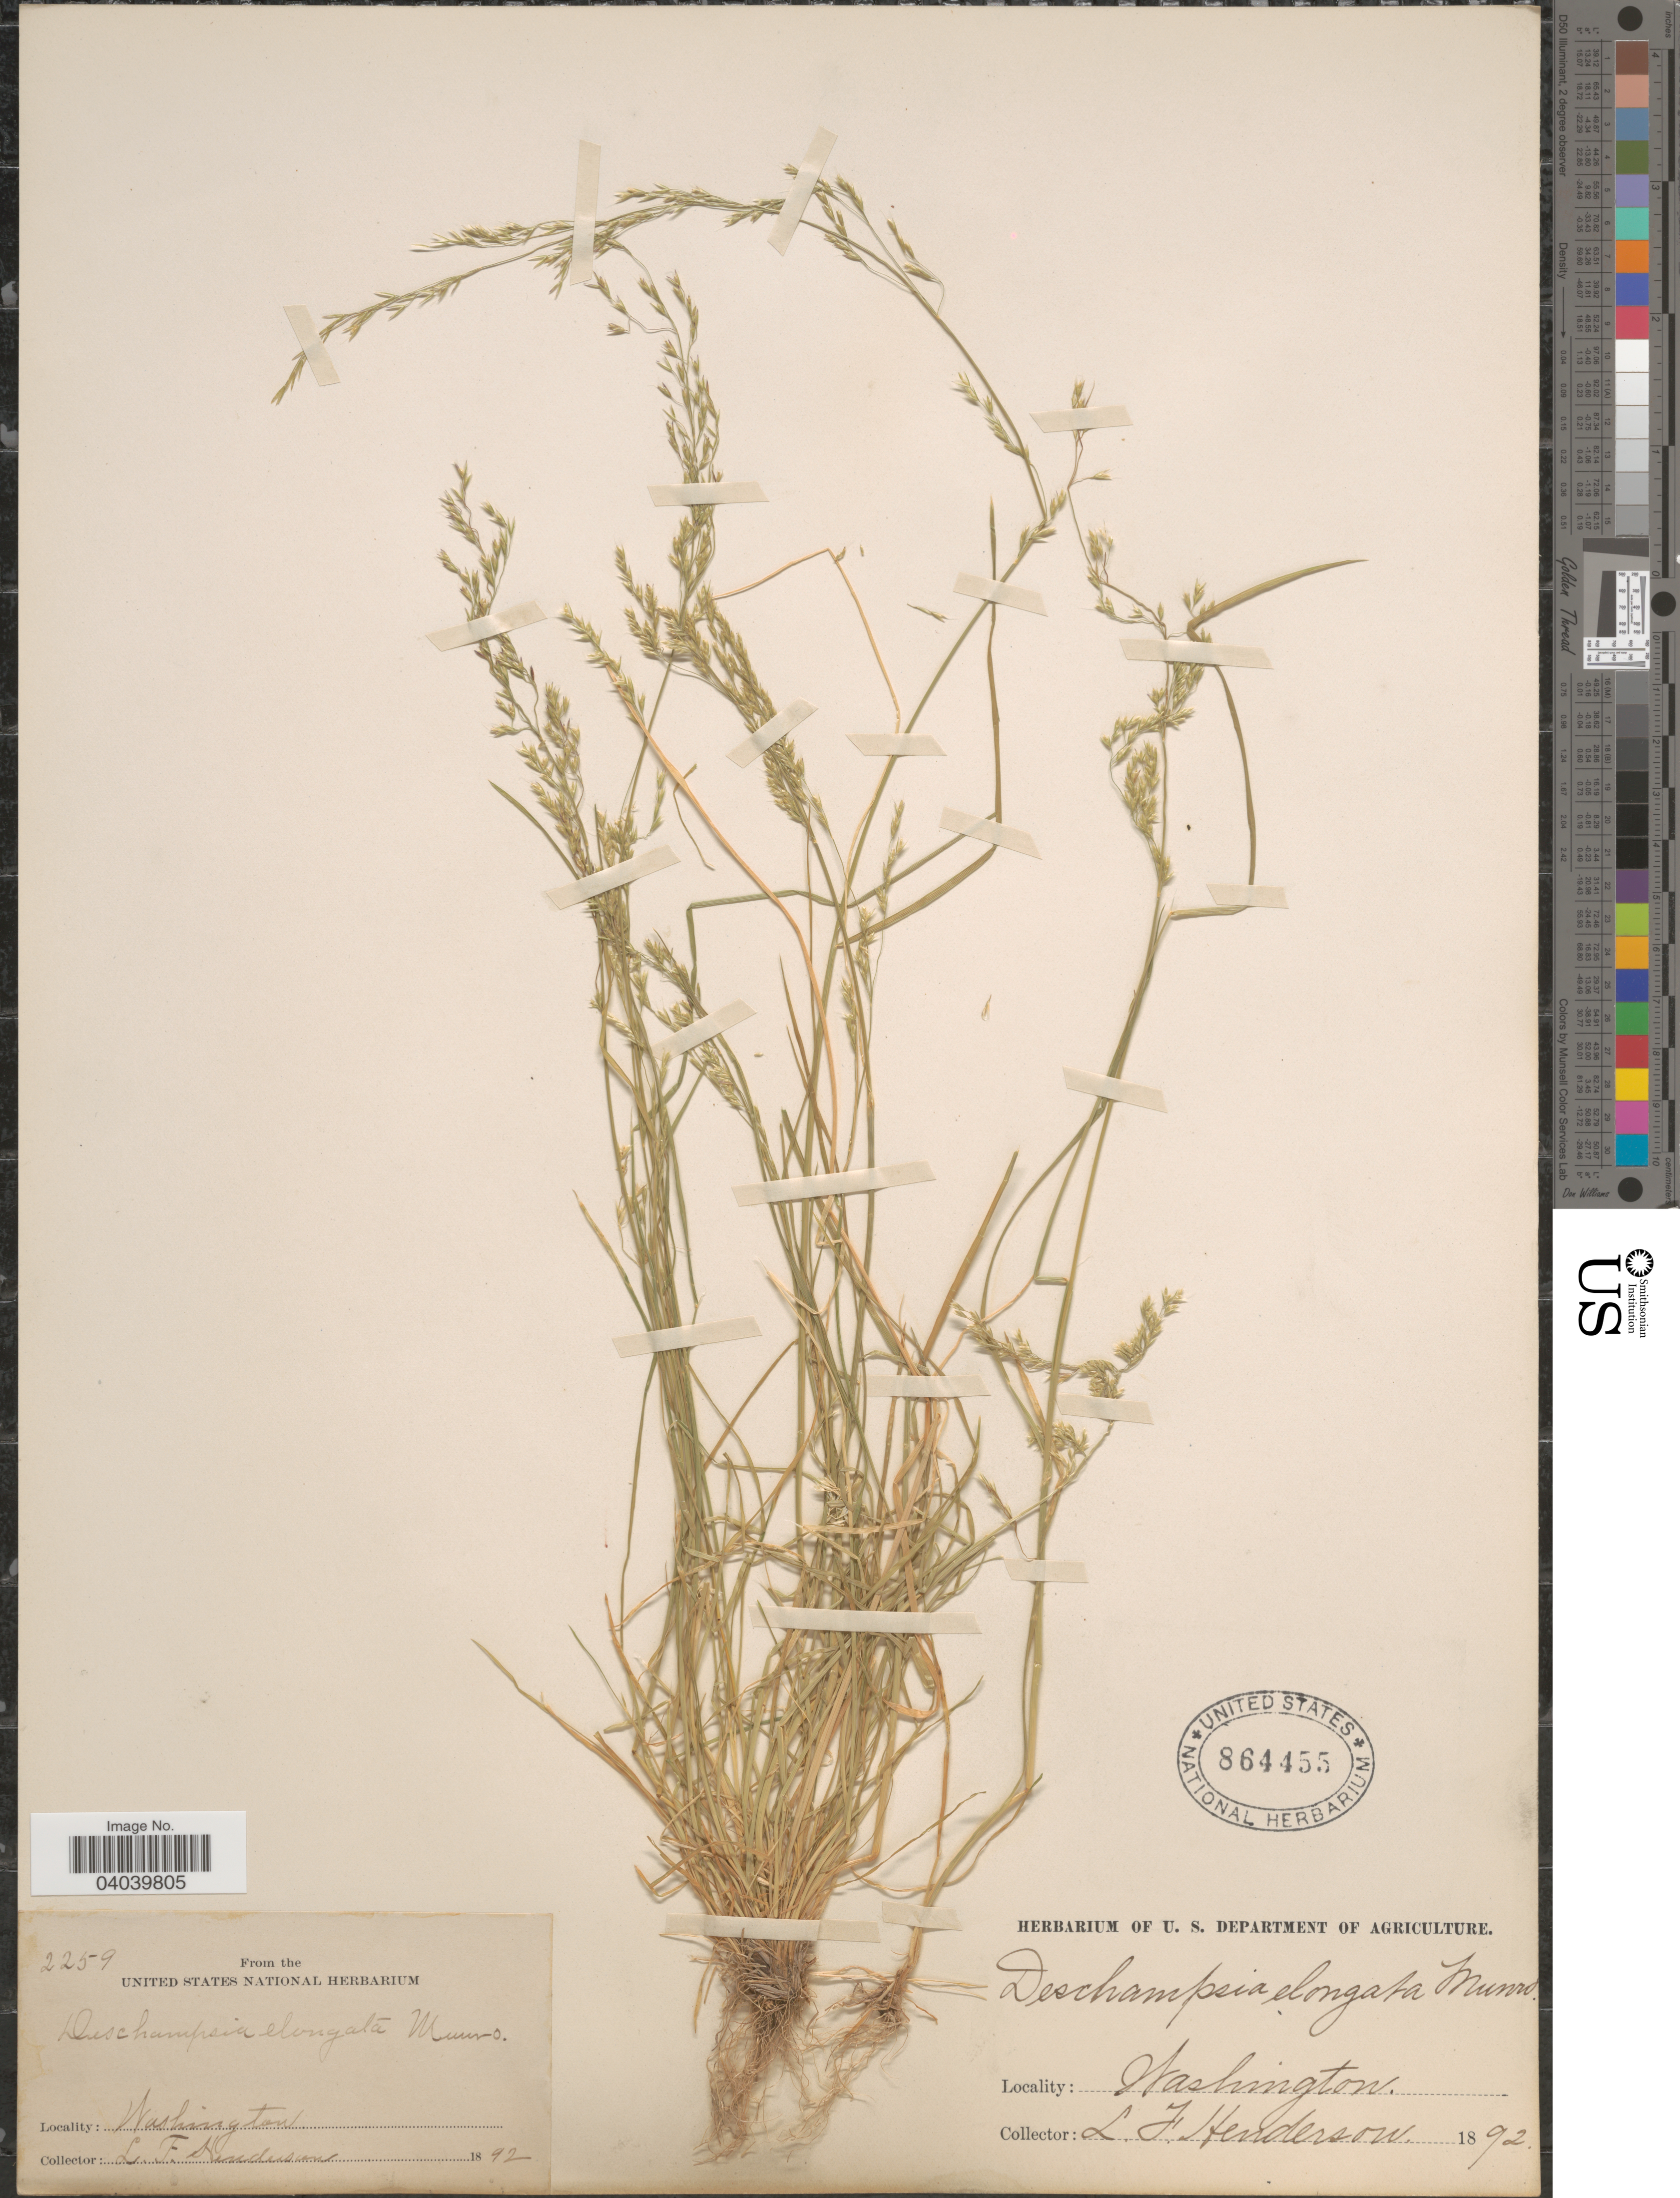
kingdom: Plantae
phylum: Tracheophyta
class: Liliopsida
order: Poales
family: Poaceae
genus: Deschampsia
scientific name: Deschampsia elongata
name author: (Hook.) Munro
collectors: L. Henderson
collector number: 2259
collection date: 1892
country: United States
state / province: Washington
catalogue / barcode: US 864455